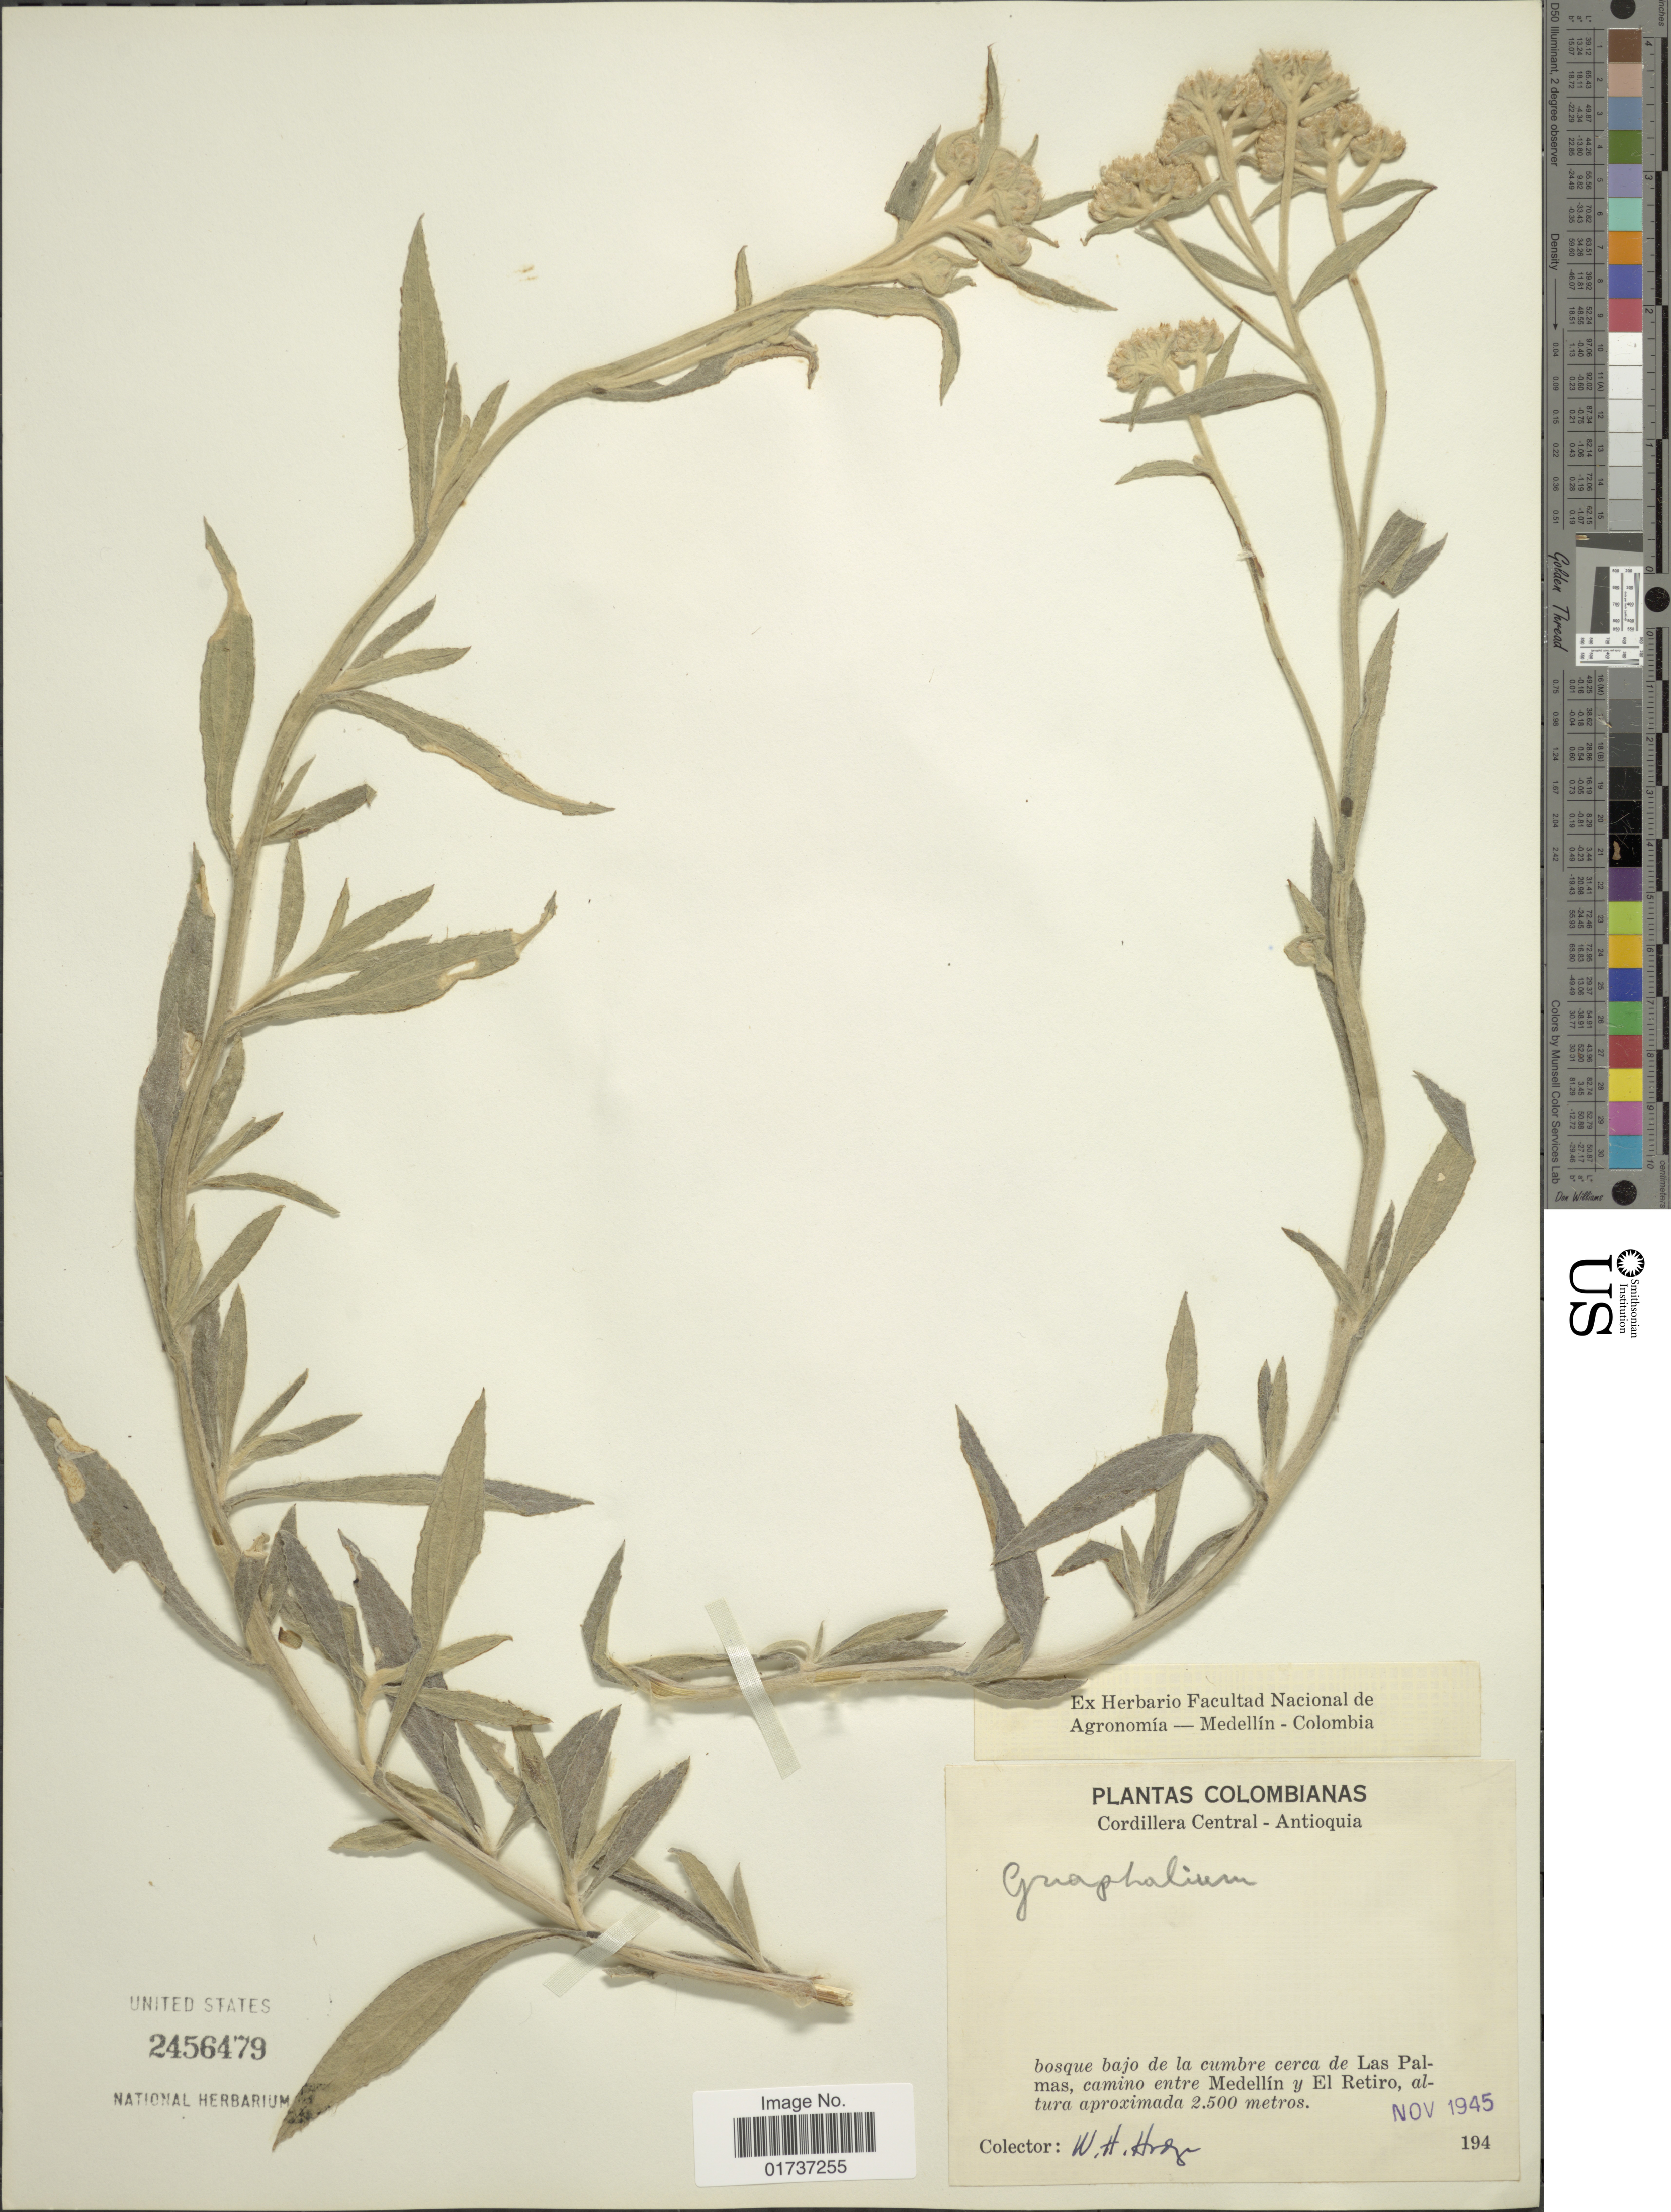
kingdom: Plantae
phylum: Tracheophyta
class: Magnoliopsida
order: Asterales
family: Asteraceae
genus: Gnaphalium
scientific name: Gnaphalium sp.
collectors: W. Hodge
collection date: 1945-11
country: Colombia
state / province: Antioquia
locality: Cordillera Central, bosque bajo de la cumbre cerca de Las Palmas, camino entre Medellín y El Retiro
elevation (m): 2500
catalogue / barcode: US 2456479